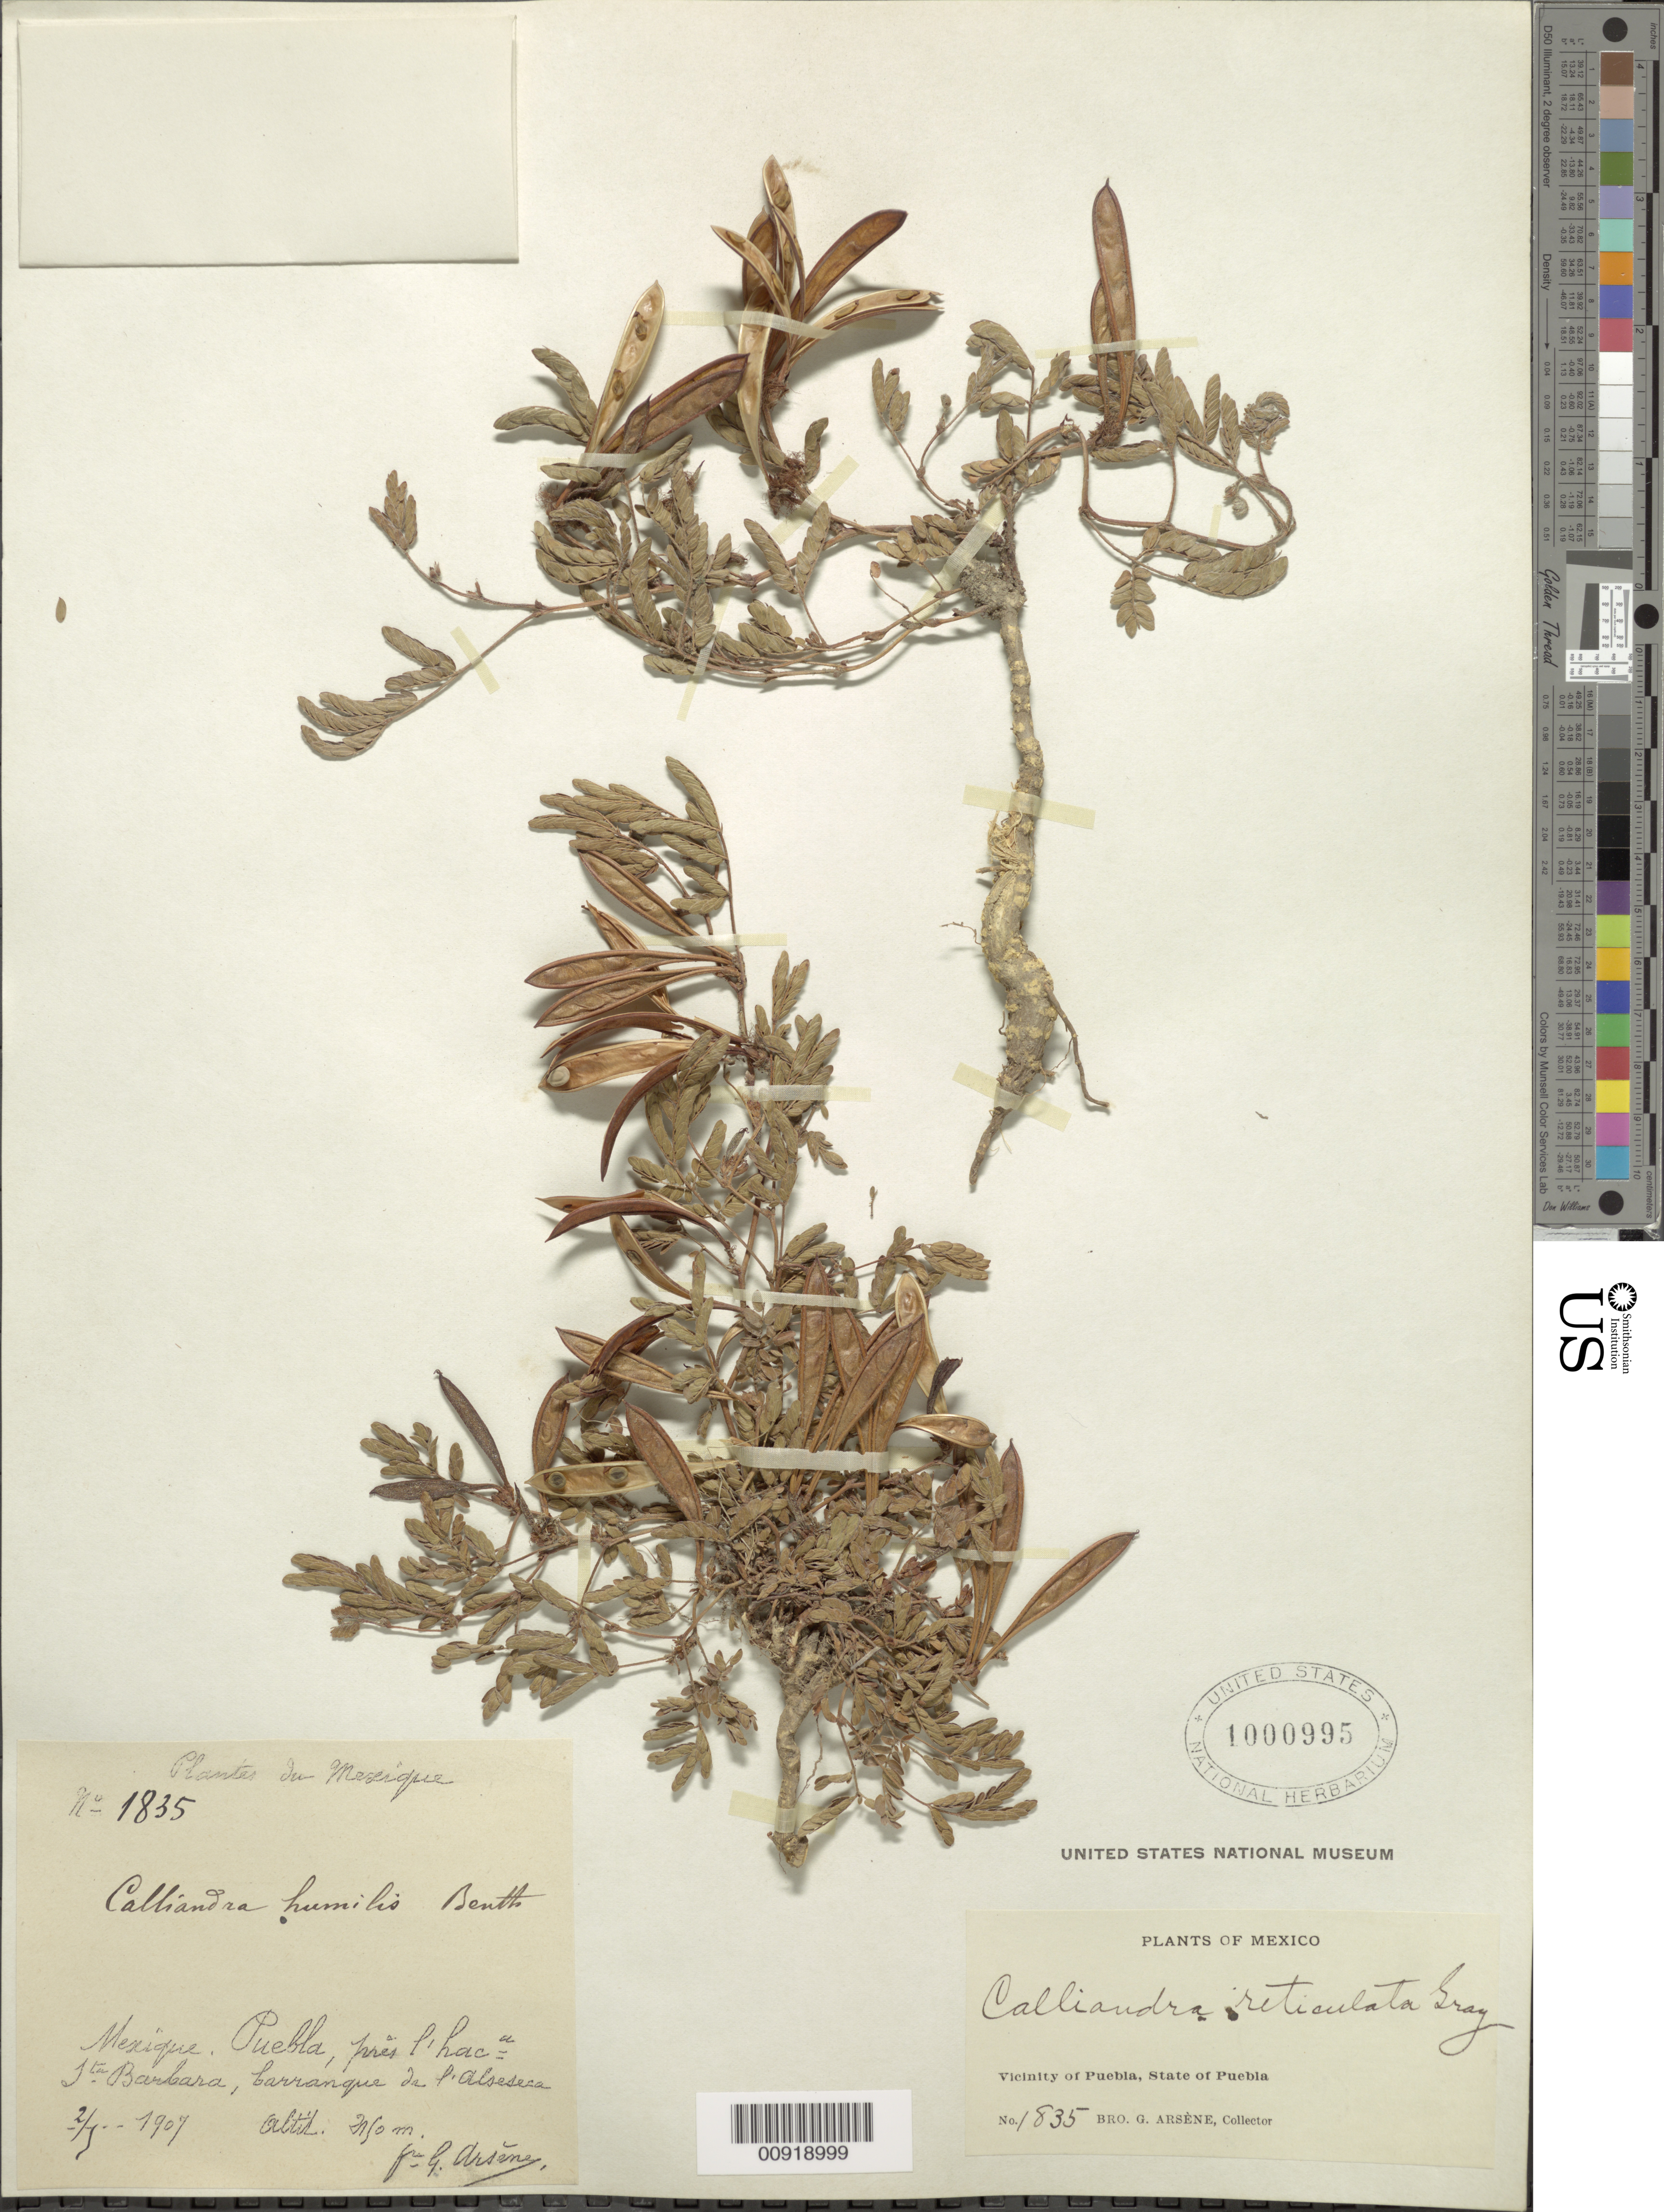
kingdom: Plantae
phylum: Tracheophyta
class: Magnoliopsida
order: Fabales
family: Fabaceae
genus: Calliandra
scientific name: Calliandra humilis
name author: Benth.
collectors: Bro. G. Arsène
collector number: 1835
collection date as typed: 02 May 1907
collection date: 1907-05-02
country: Mexico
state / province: Puebla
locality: Puebla, prés l' Hacienda Sta. Bárbara, barranque de l'Alseseca.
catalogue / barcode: US 1000995